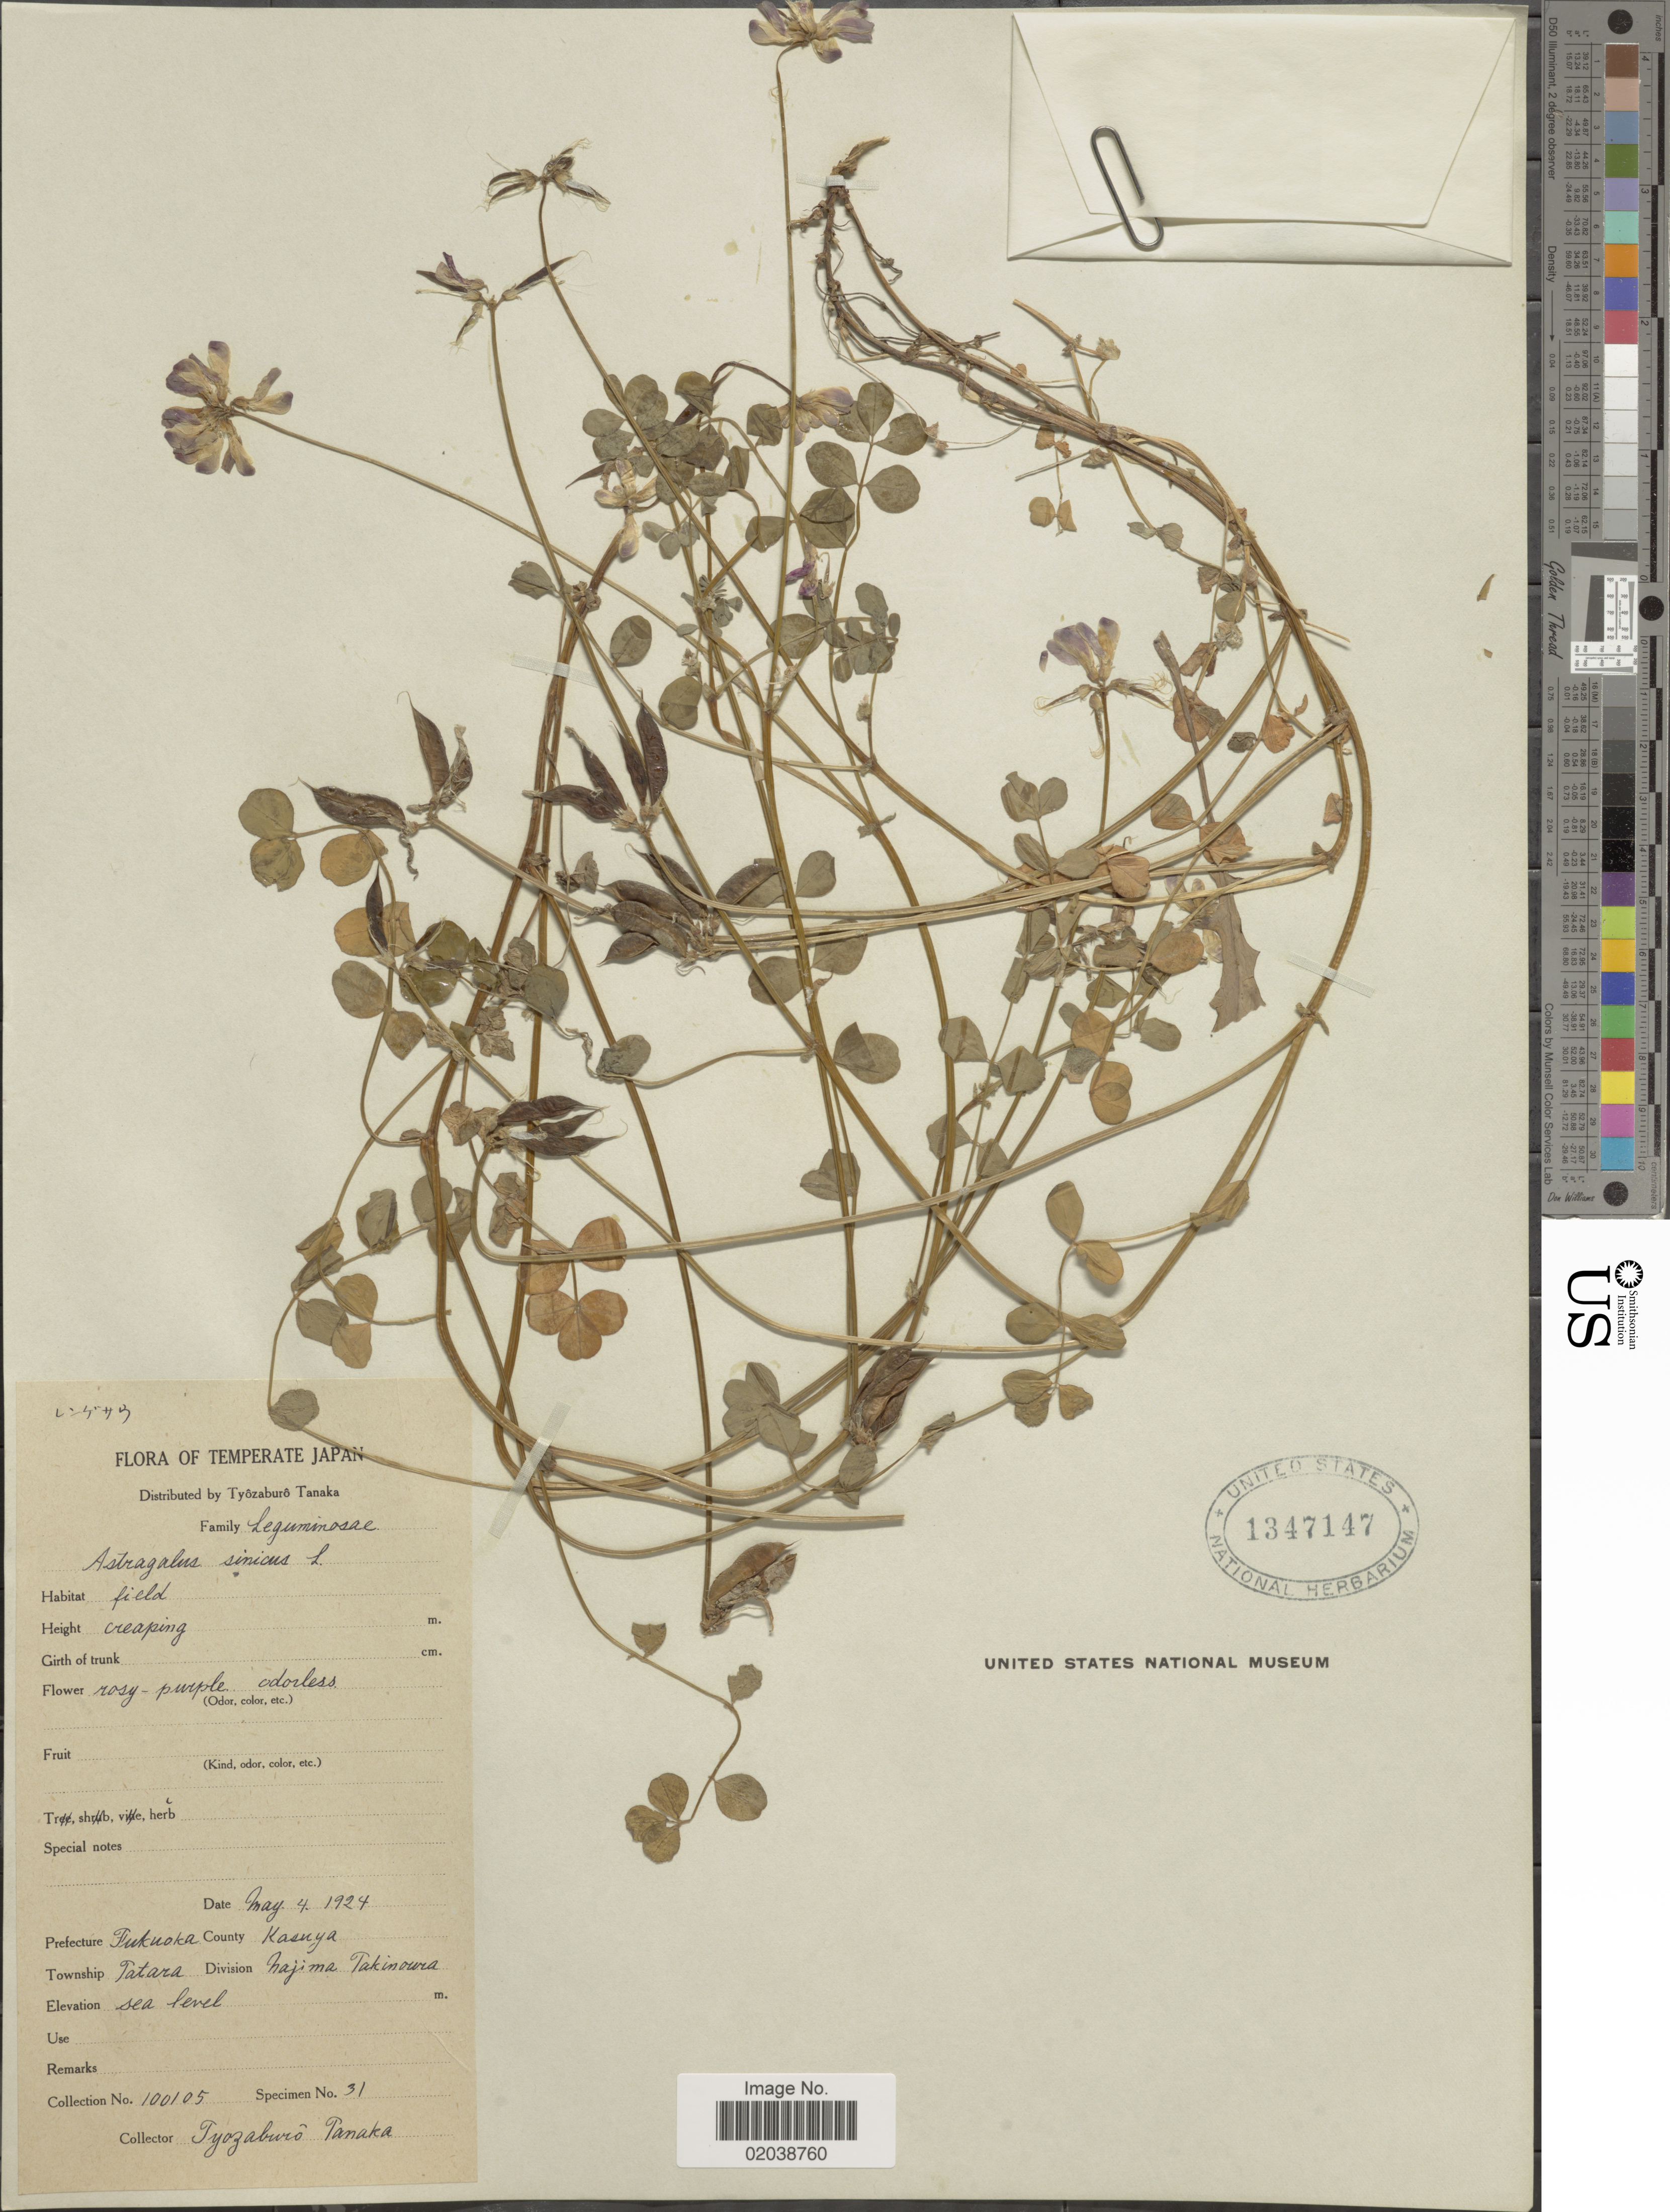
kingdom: Plantae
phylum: Tracheophyta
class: Magnoliopsida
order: Fabales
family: Fabaceae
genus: Astragalus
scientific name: Astragalus sinicus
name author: L.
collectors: T. Tanaka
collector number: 100105/31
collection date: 1924-05-04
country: Japan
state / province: Hukuoka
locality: Prefecture Fukuoka, County Kasnya, Township Tatara, Division Najima Takinoura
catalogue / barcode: US 1347147